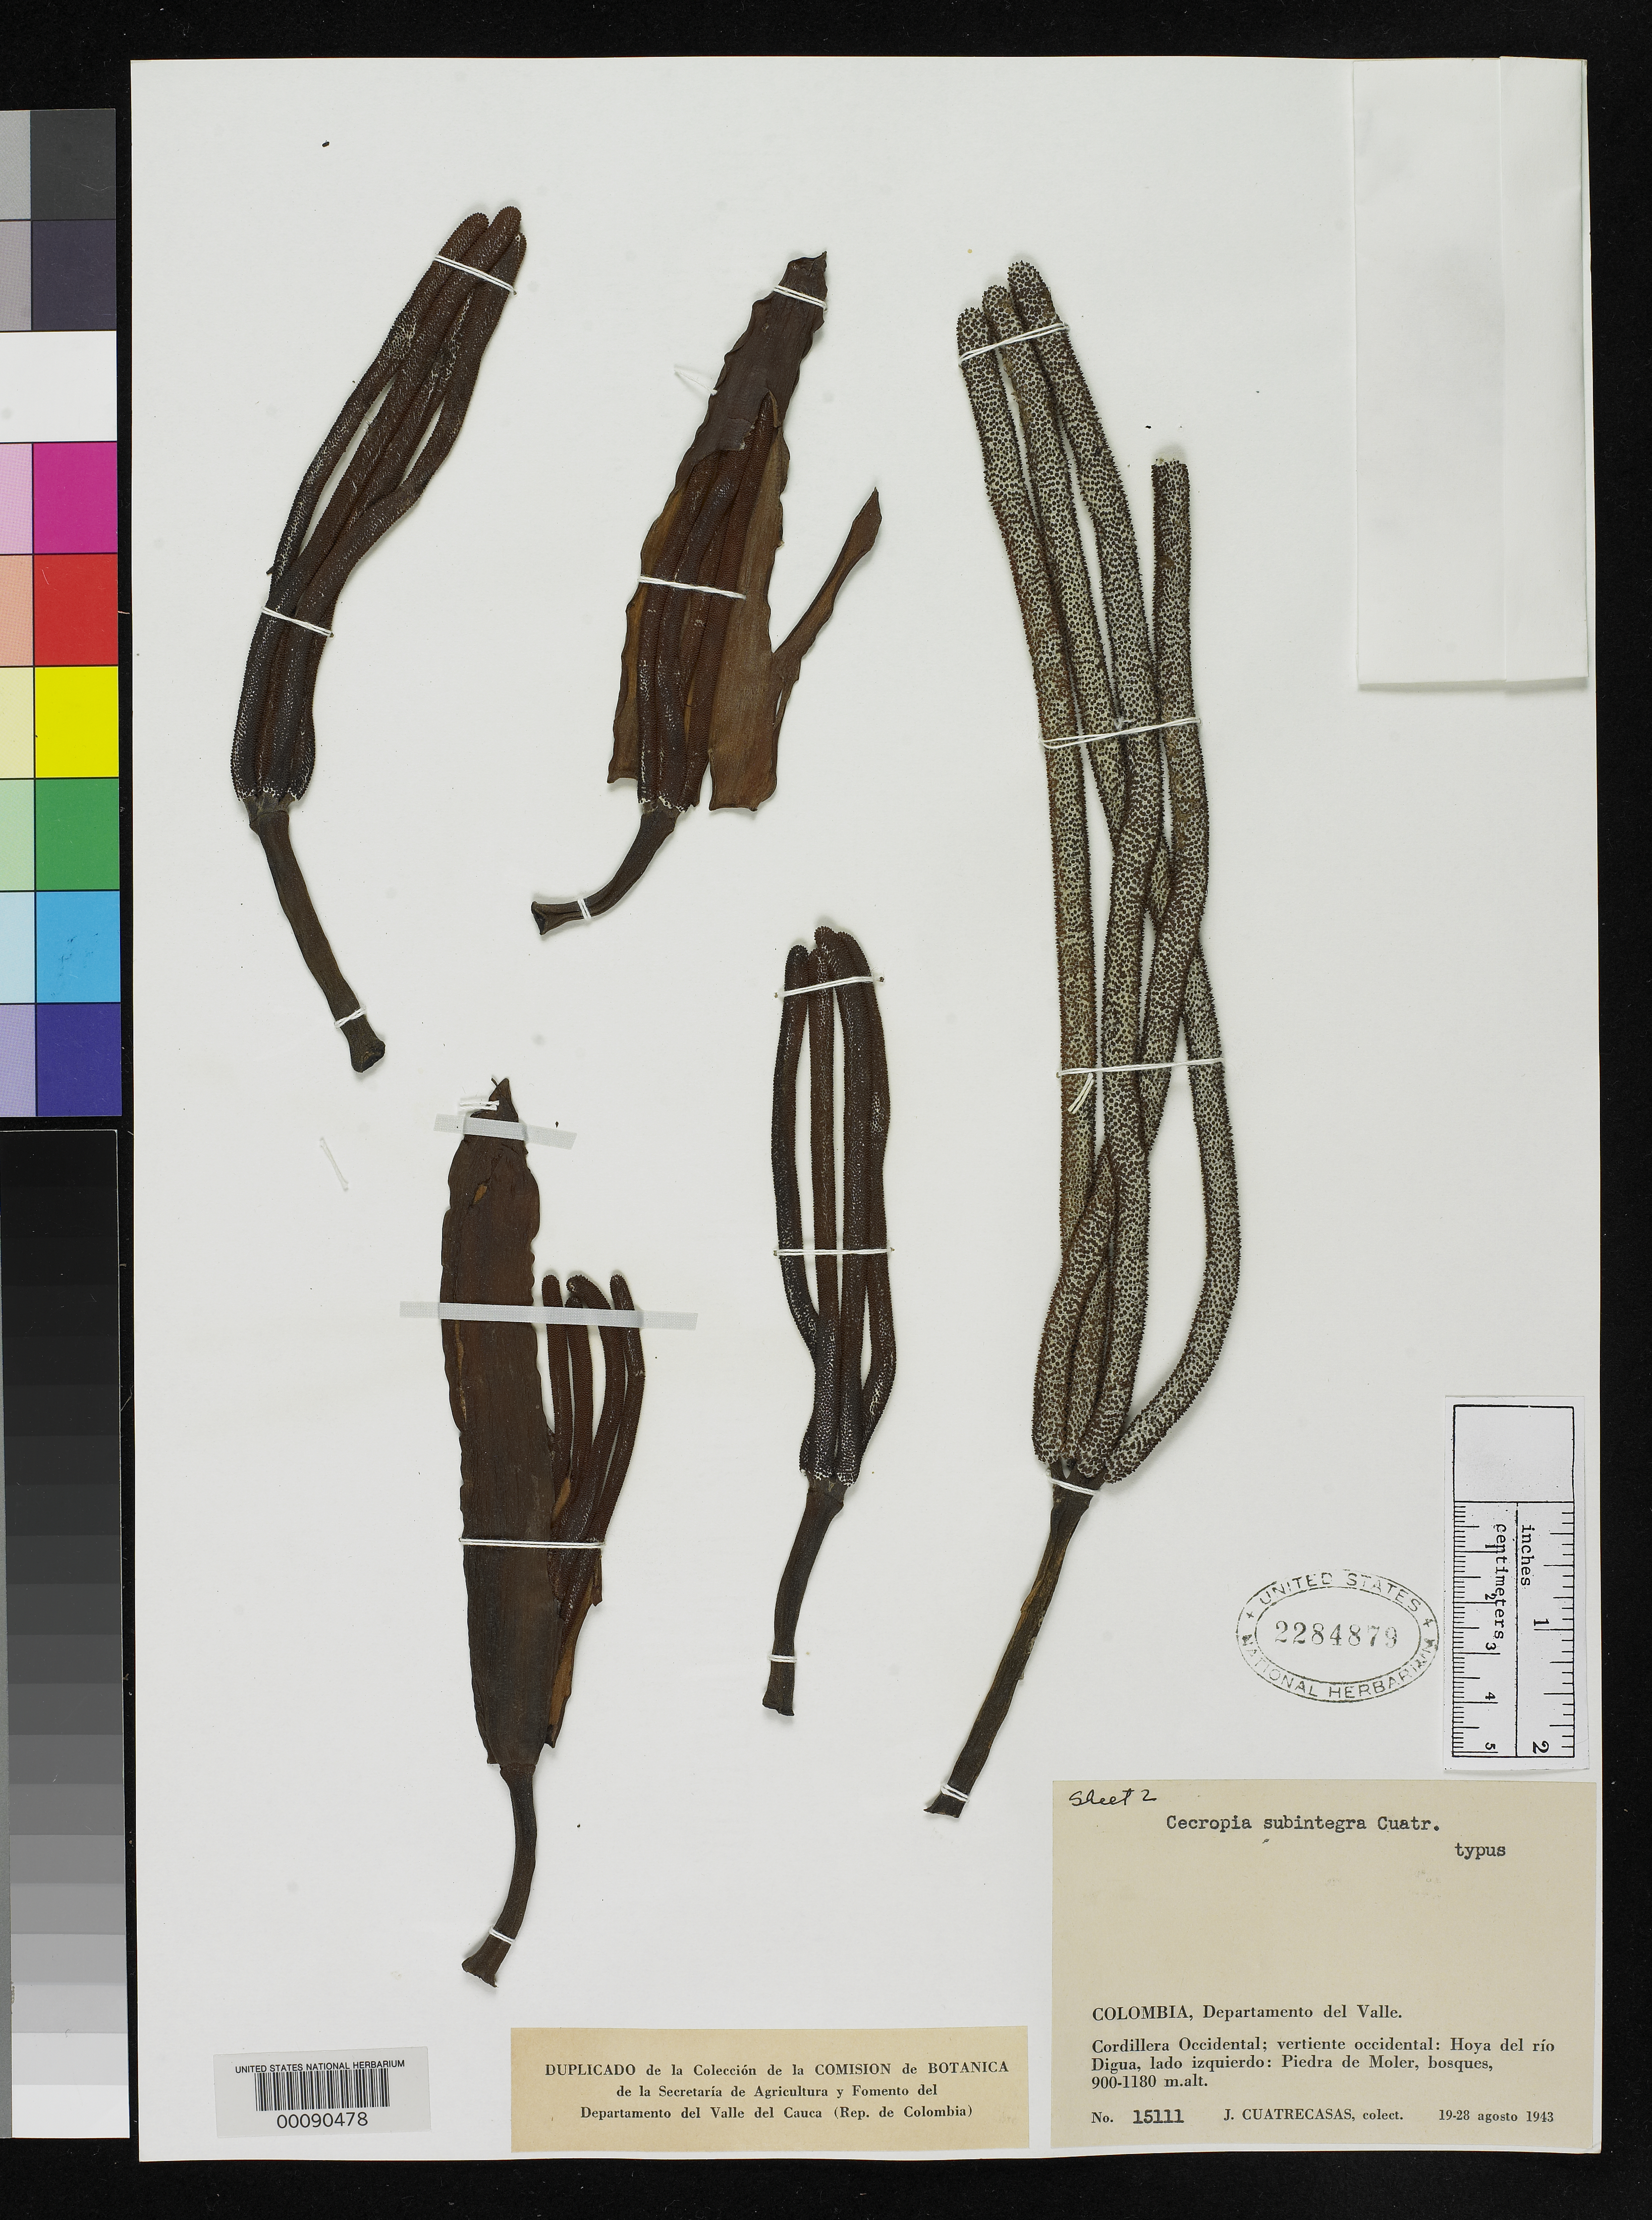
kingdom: Plantae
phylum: Tracheophyta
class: Magnoliopsida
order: Rosales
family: Urticaceae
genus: Cecropia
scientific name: Cecropia subintegra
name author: Cuatrec.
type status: Isotype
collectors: J. Cuatrecasas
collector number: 15111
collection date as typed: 19 Aug 1943 to 28 Aug 1943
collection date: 1943-08-19/1943-08-28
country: Colombia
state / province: Valle del Cauca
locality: Hoya del Rio Digua, Piedra de Moler.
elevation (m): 900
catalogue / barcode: US 2284879